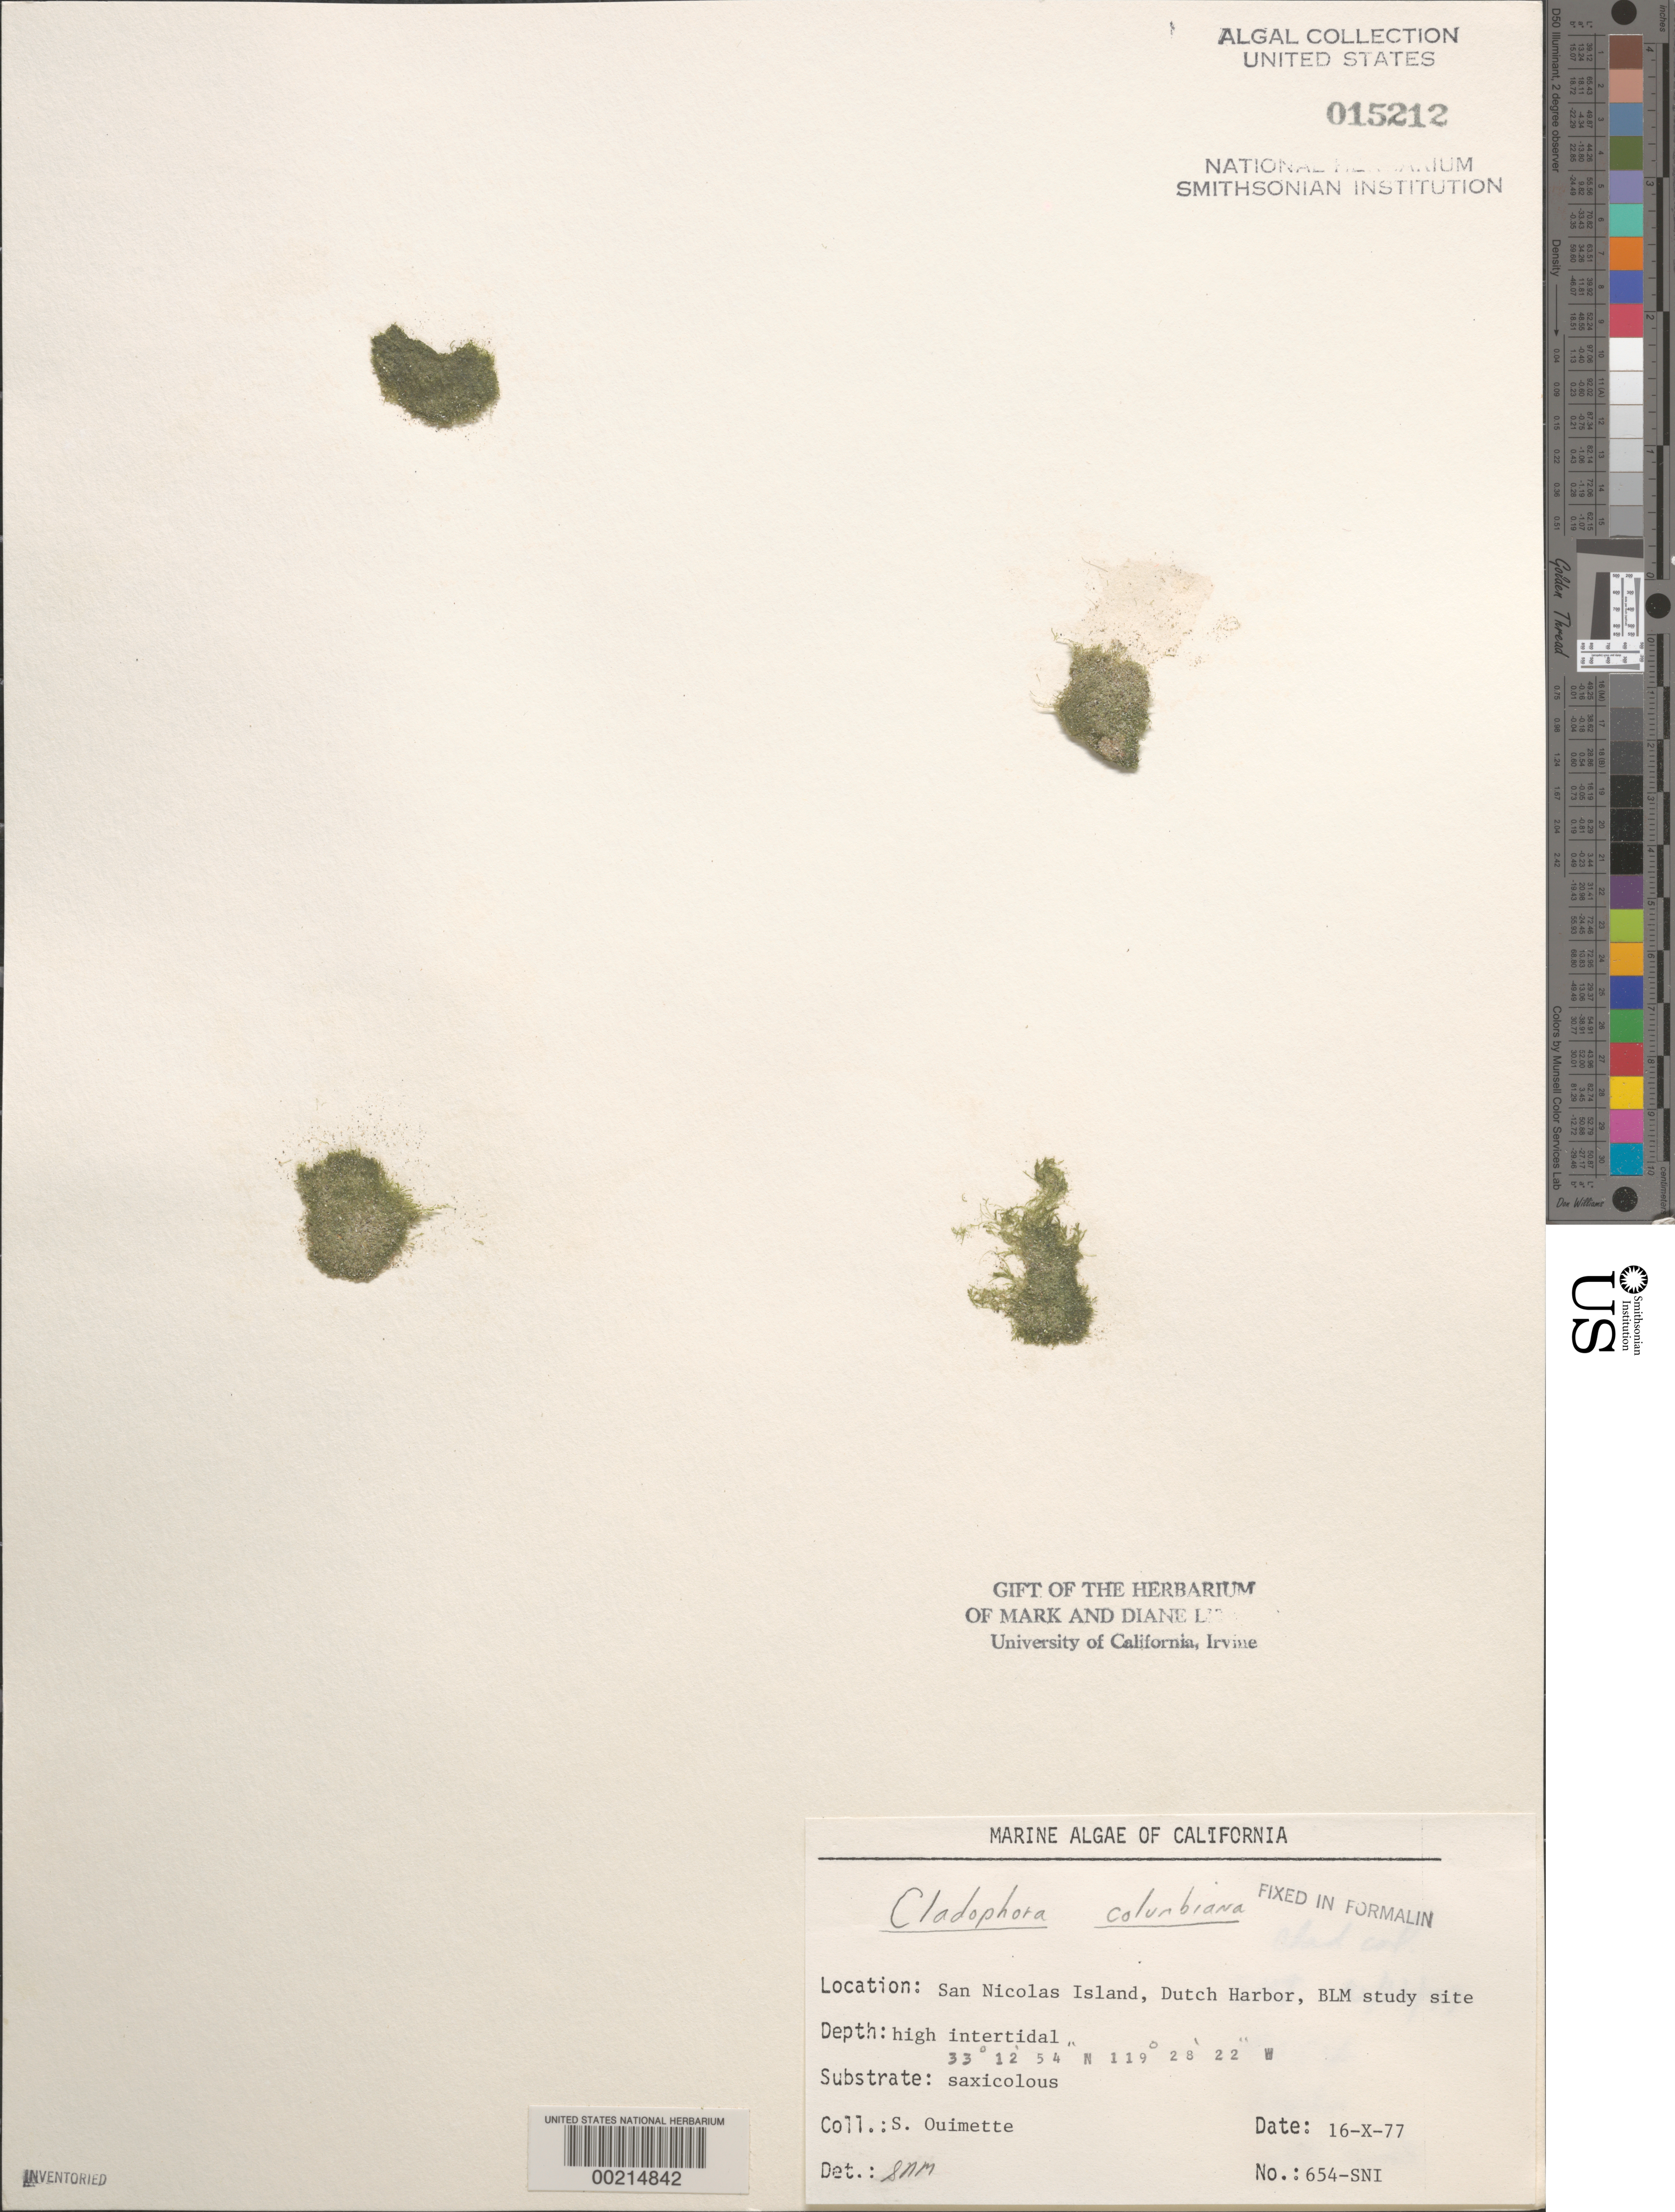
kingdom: Plantae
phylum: Chlorophyta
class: Ulvophyceae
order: Cladophorales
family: Cladophoraceae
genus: Cladophora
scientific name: Cladophora columbiana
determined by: Murray, S. N.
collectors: S. Ouimette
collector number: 654-sni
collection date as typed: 16 May 1977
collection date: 1977-05-16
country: United States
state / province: California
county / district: Ventura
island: San Nicolas Island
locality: Dutch Harbor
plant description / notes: BLM-SOCALBIGHT Rocky Intertidal Survey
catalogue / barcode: US 15212